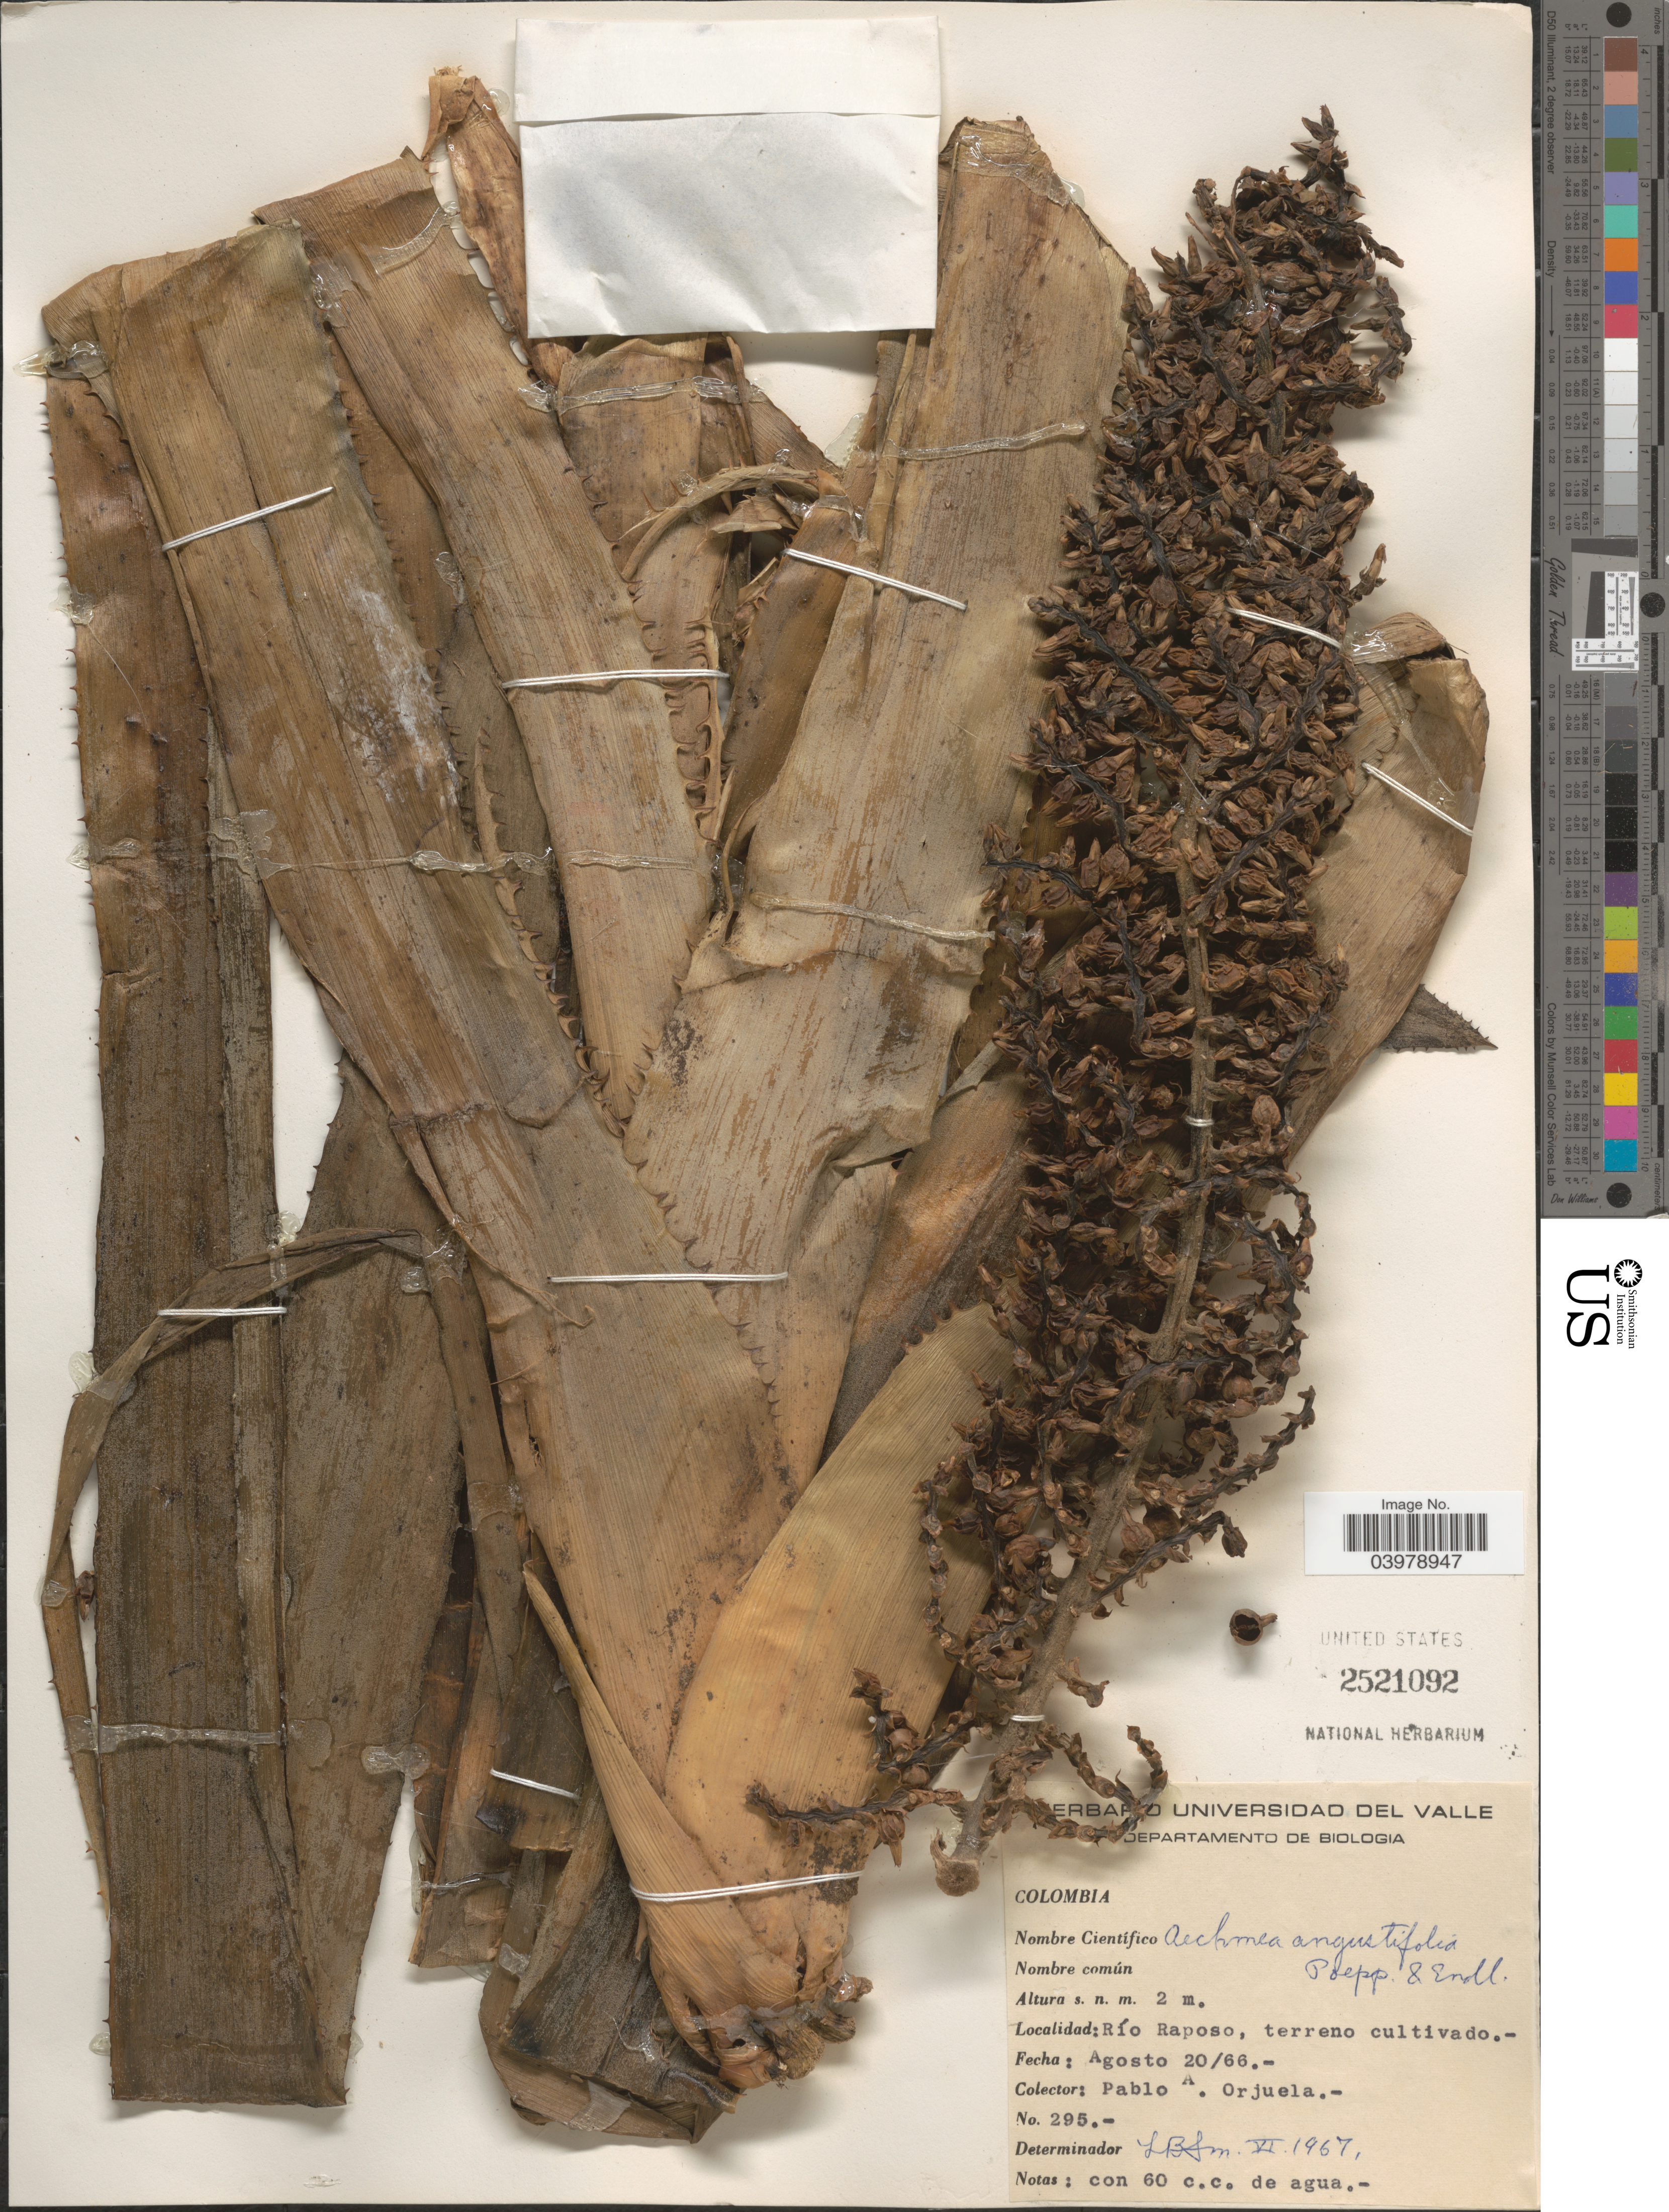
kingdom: Plantae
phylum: Tracheophyta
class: Liliopsida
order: Poales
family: Bromeliaceae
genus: Aechmea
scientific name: Aechmea angustifolia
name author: Poepp. & Endl.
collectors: P. A. Orjuela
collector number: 295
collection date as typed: Transcribed d/m/y: 20/8/66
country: Colombia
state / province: Valle del Cauca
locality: Río Raposo, terreno cultivado.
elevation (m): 2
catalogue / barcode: US 2521092